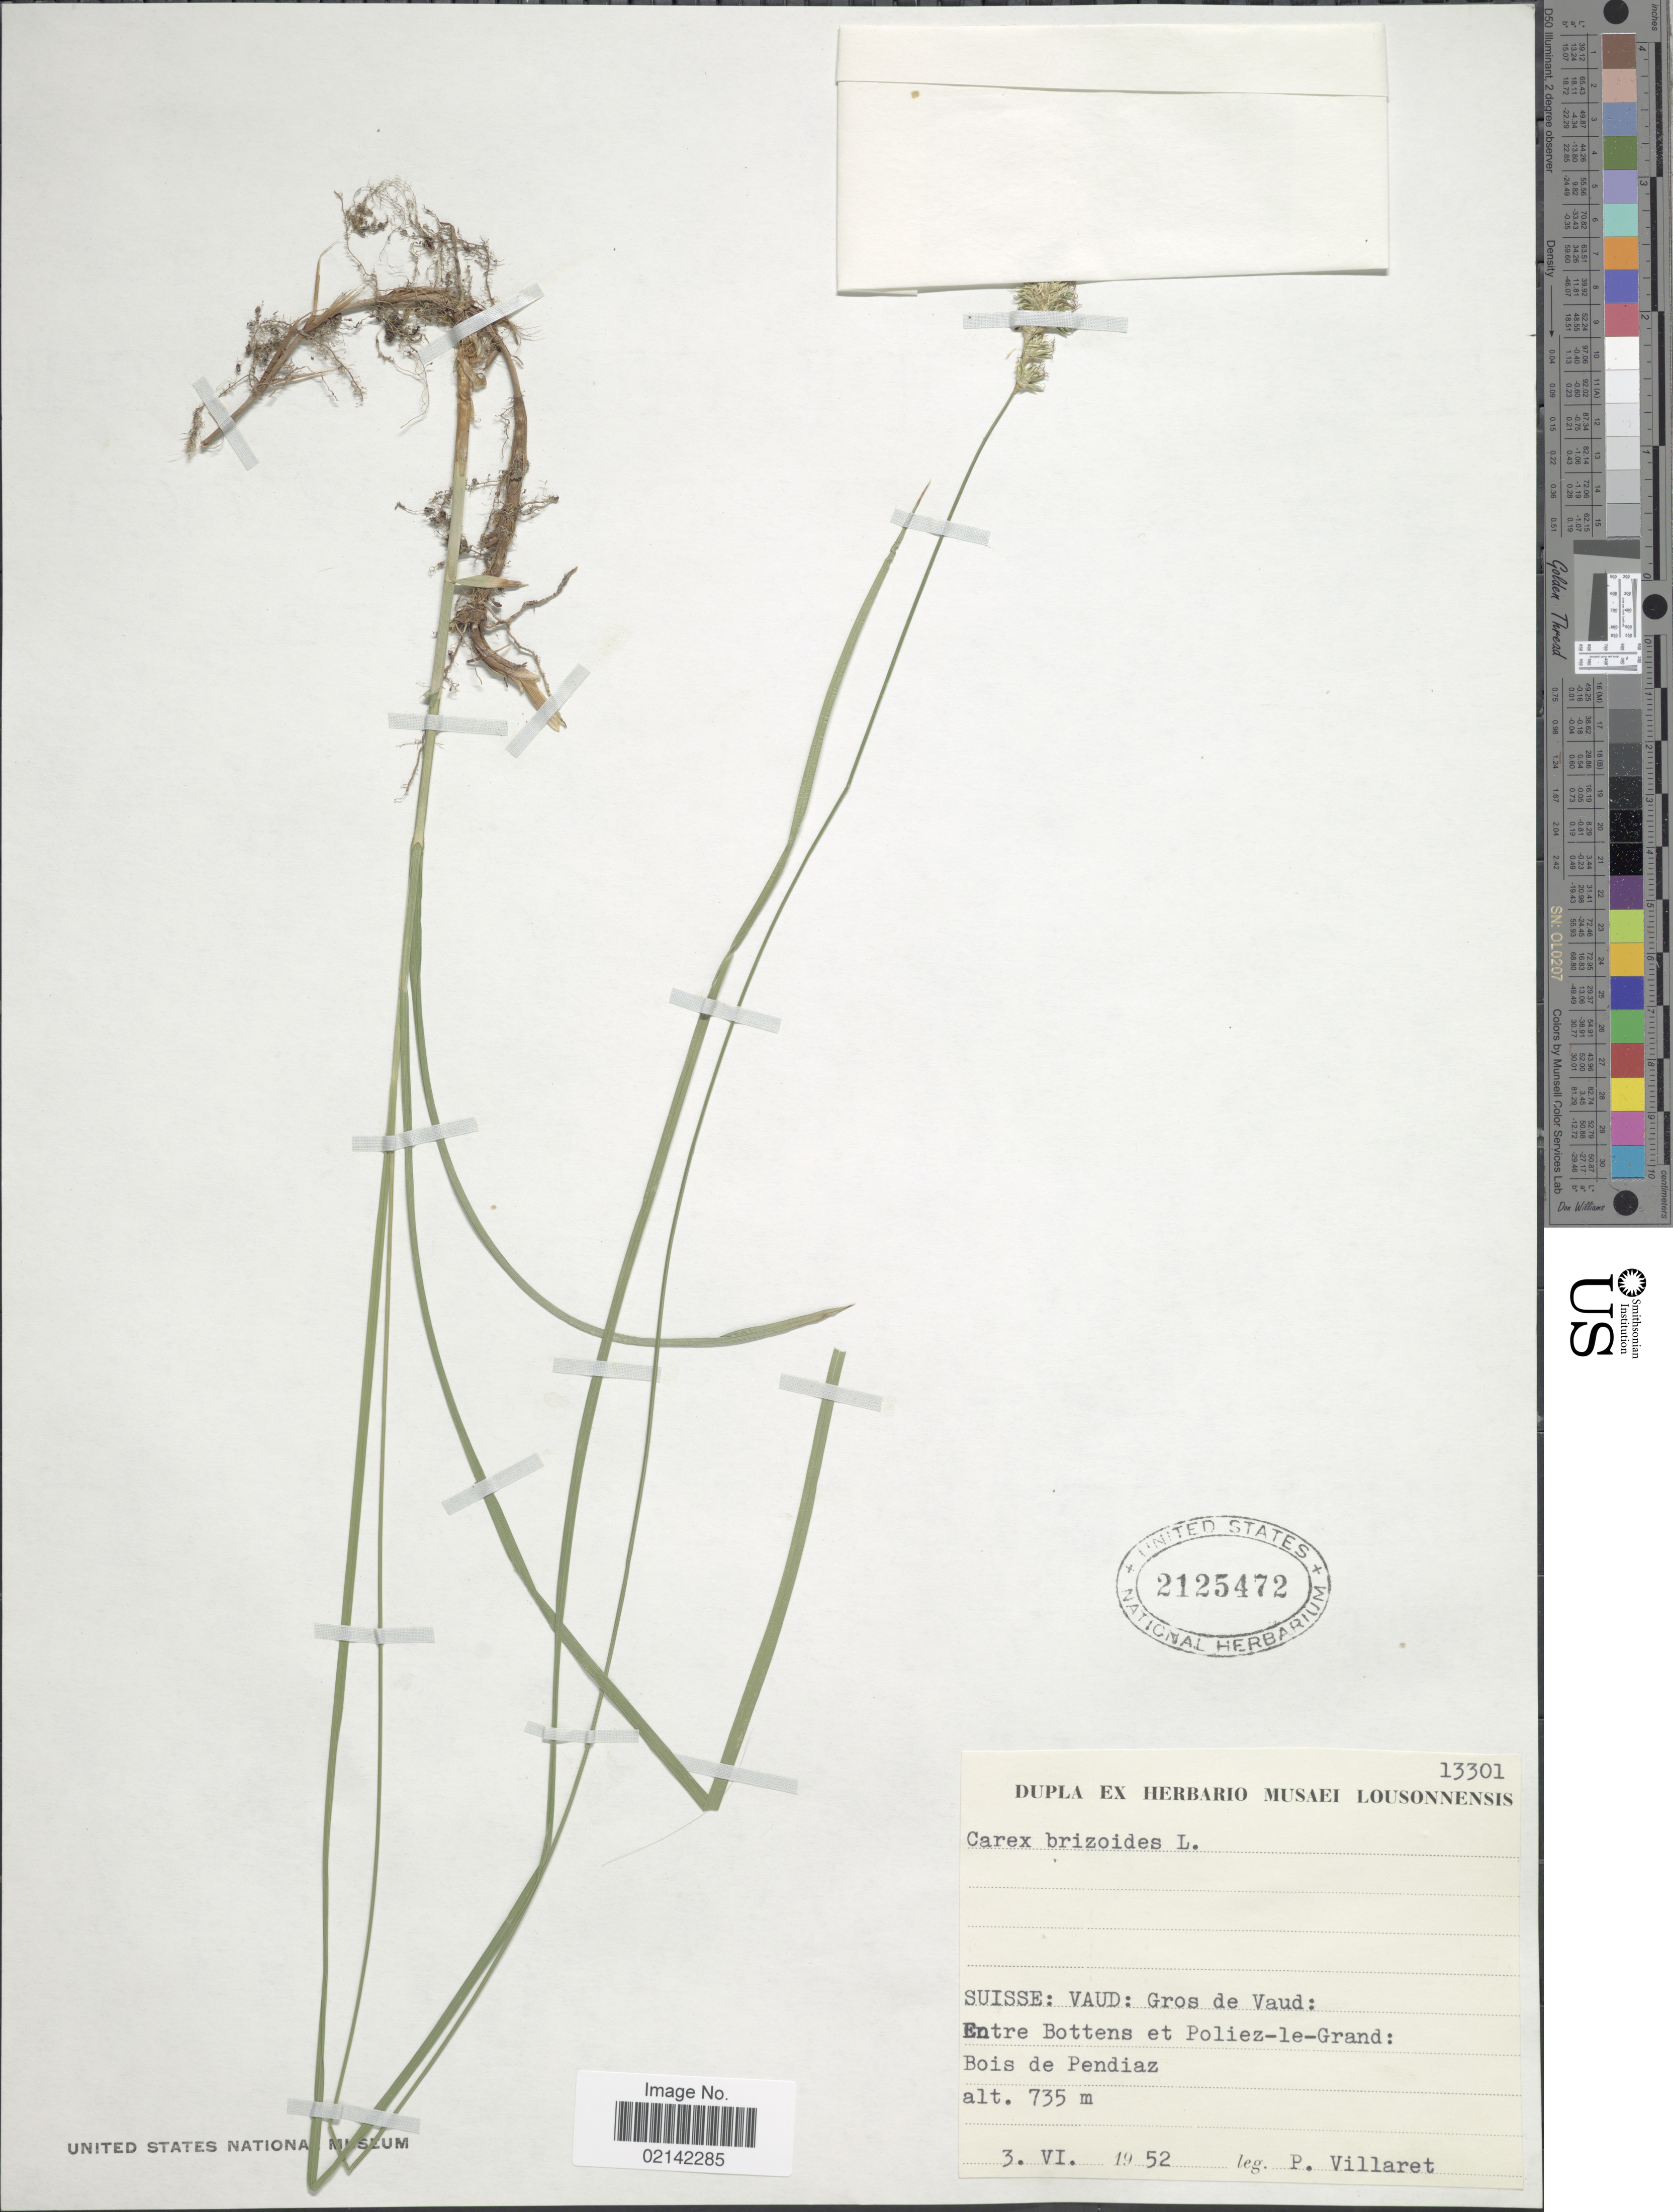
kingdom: Plantae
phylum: Tracheophyta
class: Liliopsida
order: Poales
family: Cyperaceae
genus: Carex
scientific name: Carex brizoides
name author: L.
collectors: P. Villaret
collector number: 13301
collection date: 1952-06-03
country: Switzerland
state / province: Vaud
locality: Suisse: Gros de Vaud: Entre Bottens et Poliez-le-Grand. Bois de Pendiaz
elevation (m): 735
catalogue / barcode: US 2125472